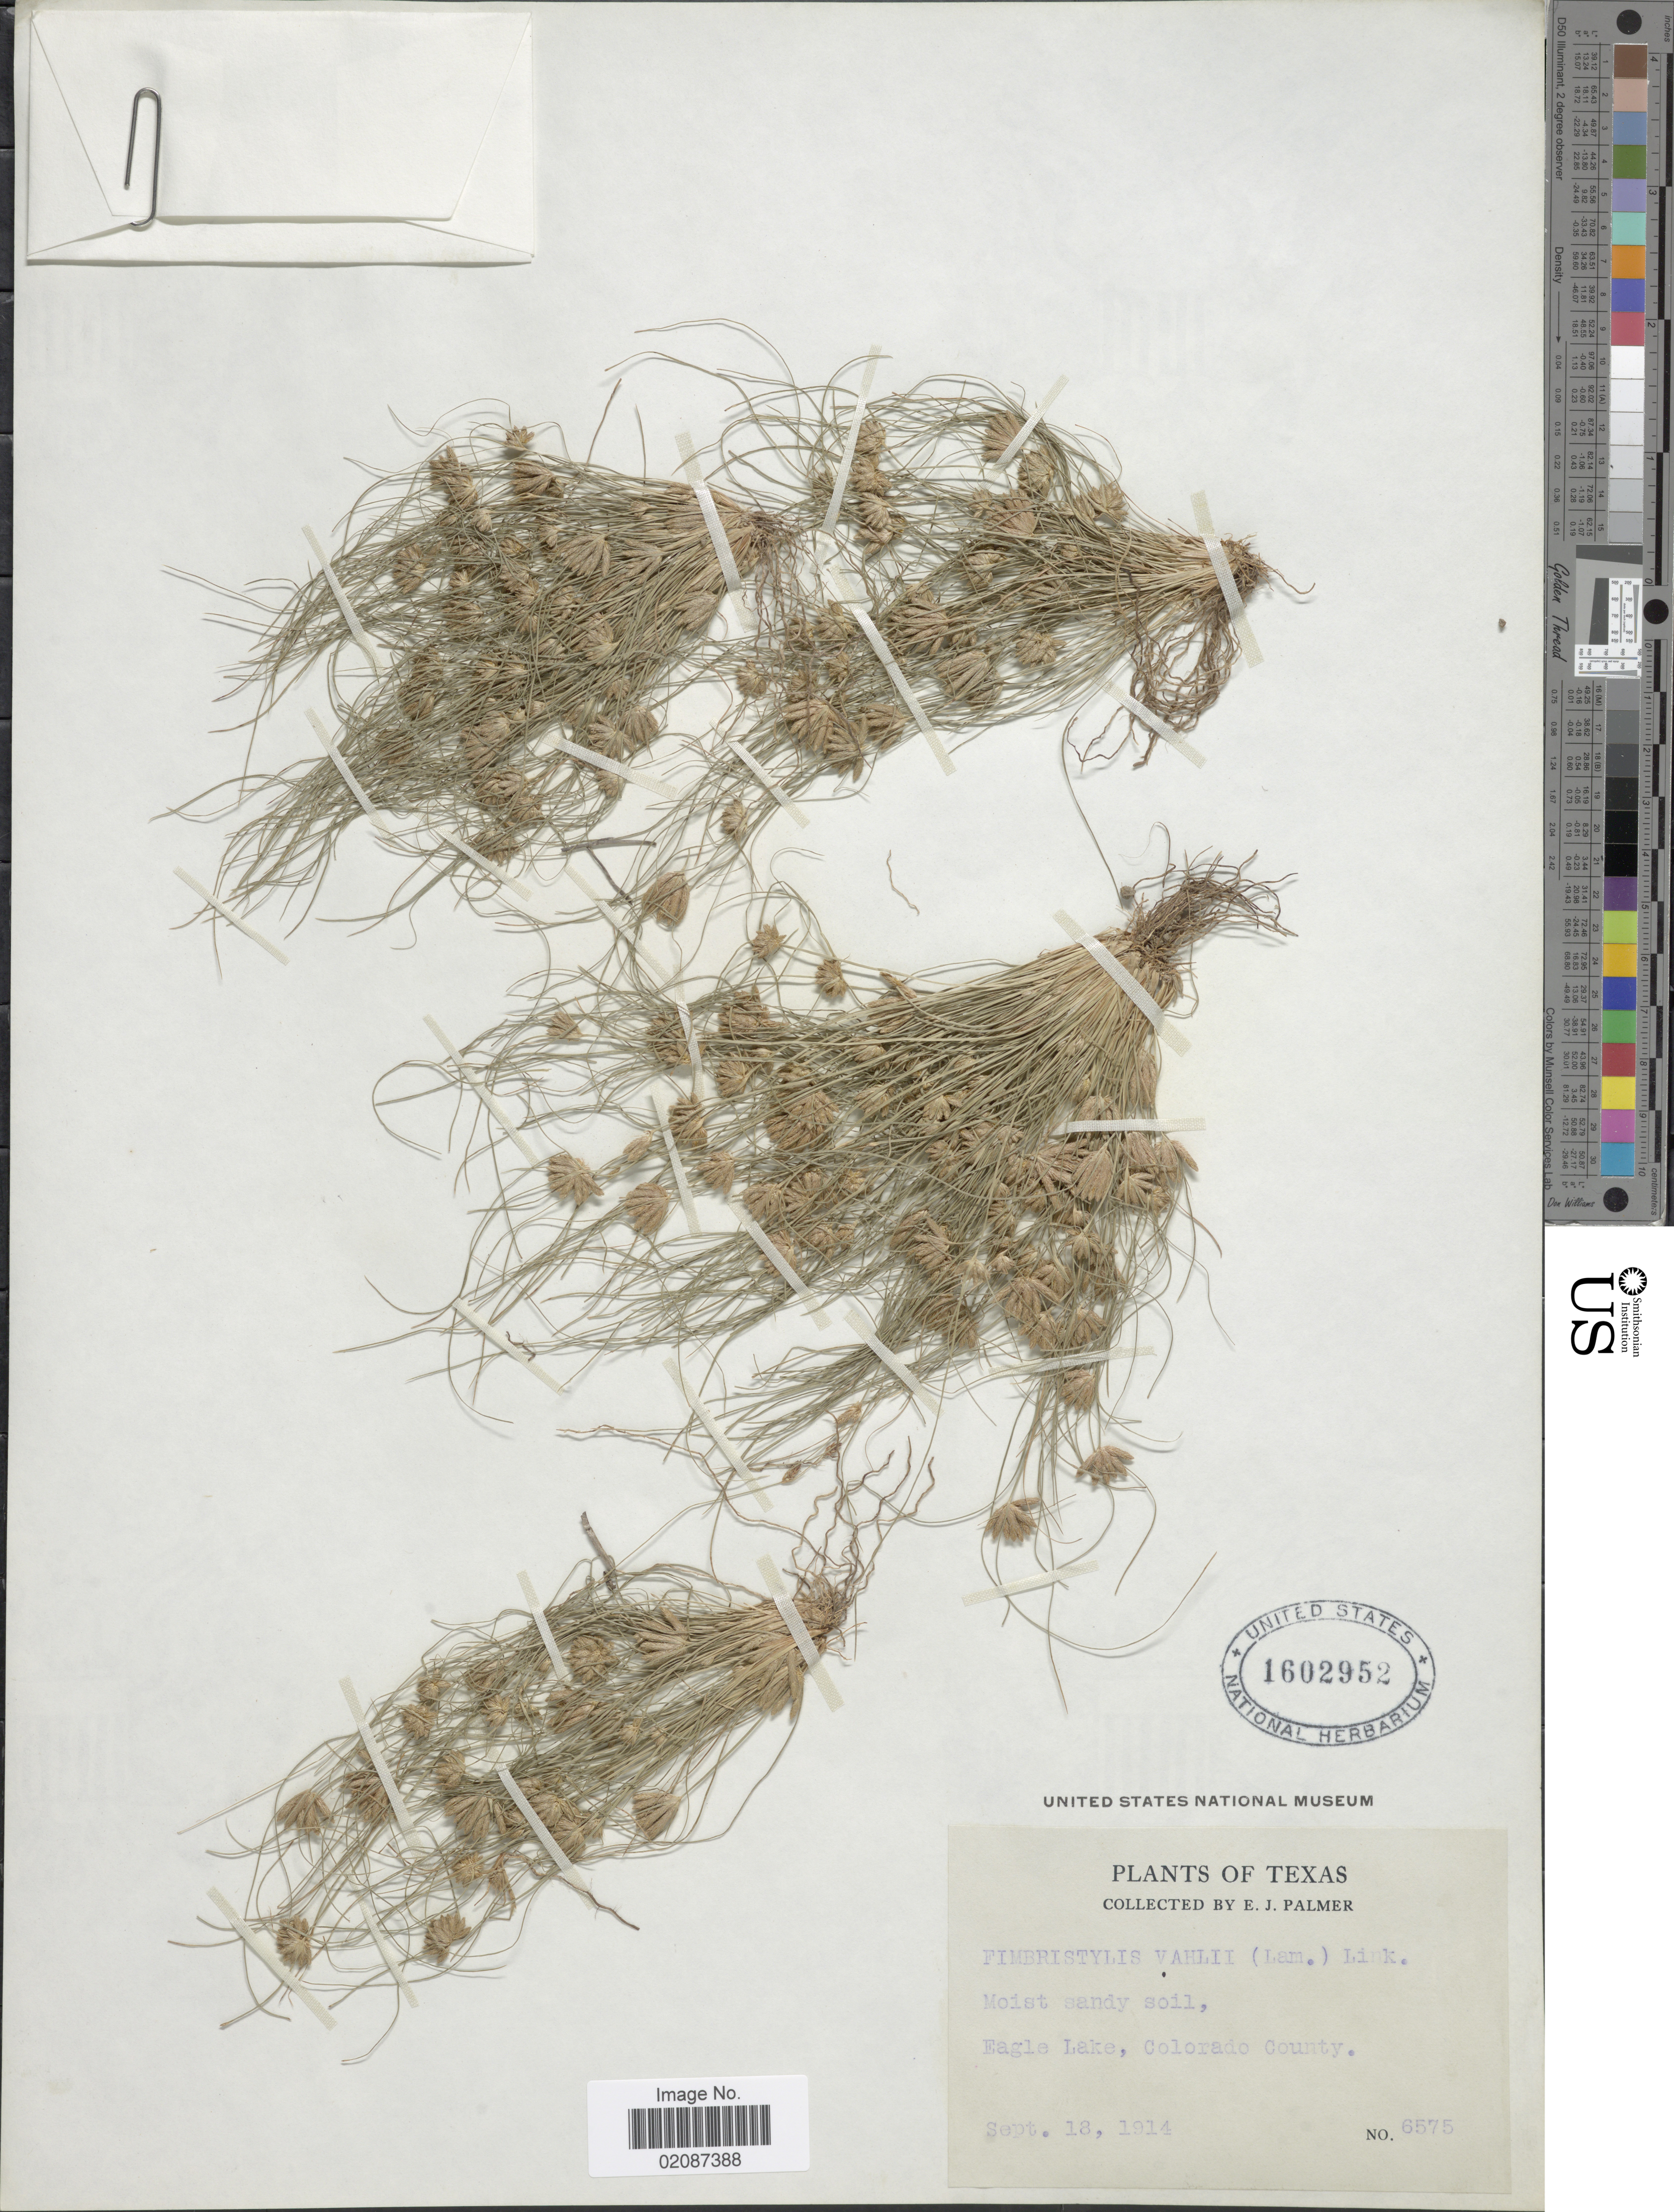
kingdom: Plantae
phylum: Tracheophyta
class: Liliopsida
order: Poales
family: Cyperaceae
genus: Fimbristylis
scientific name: Fimbristylis vahlii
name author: (Lam.) Link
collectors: E. J. Palmer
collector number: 6575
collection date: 1914-09-18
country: United States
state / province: Texas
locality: Moist sandy soil, Eagle Lake, Colorado County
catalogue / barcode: US 1602952